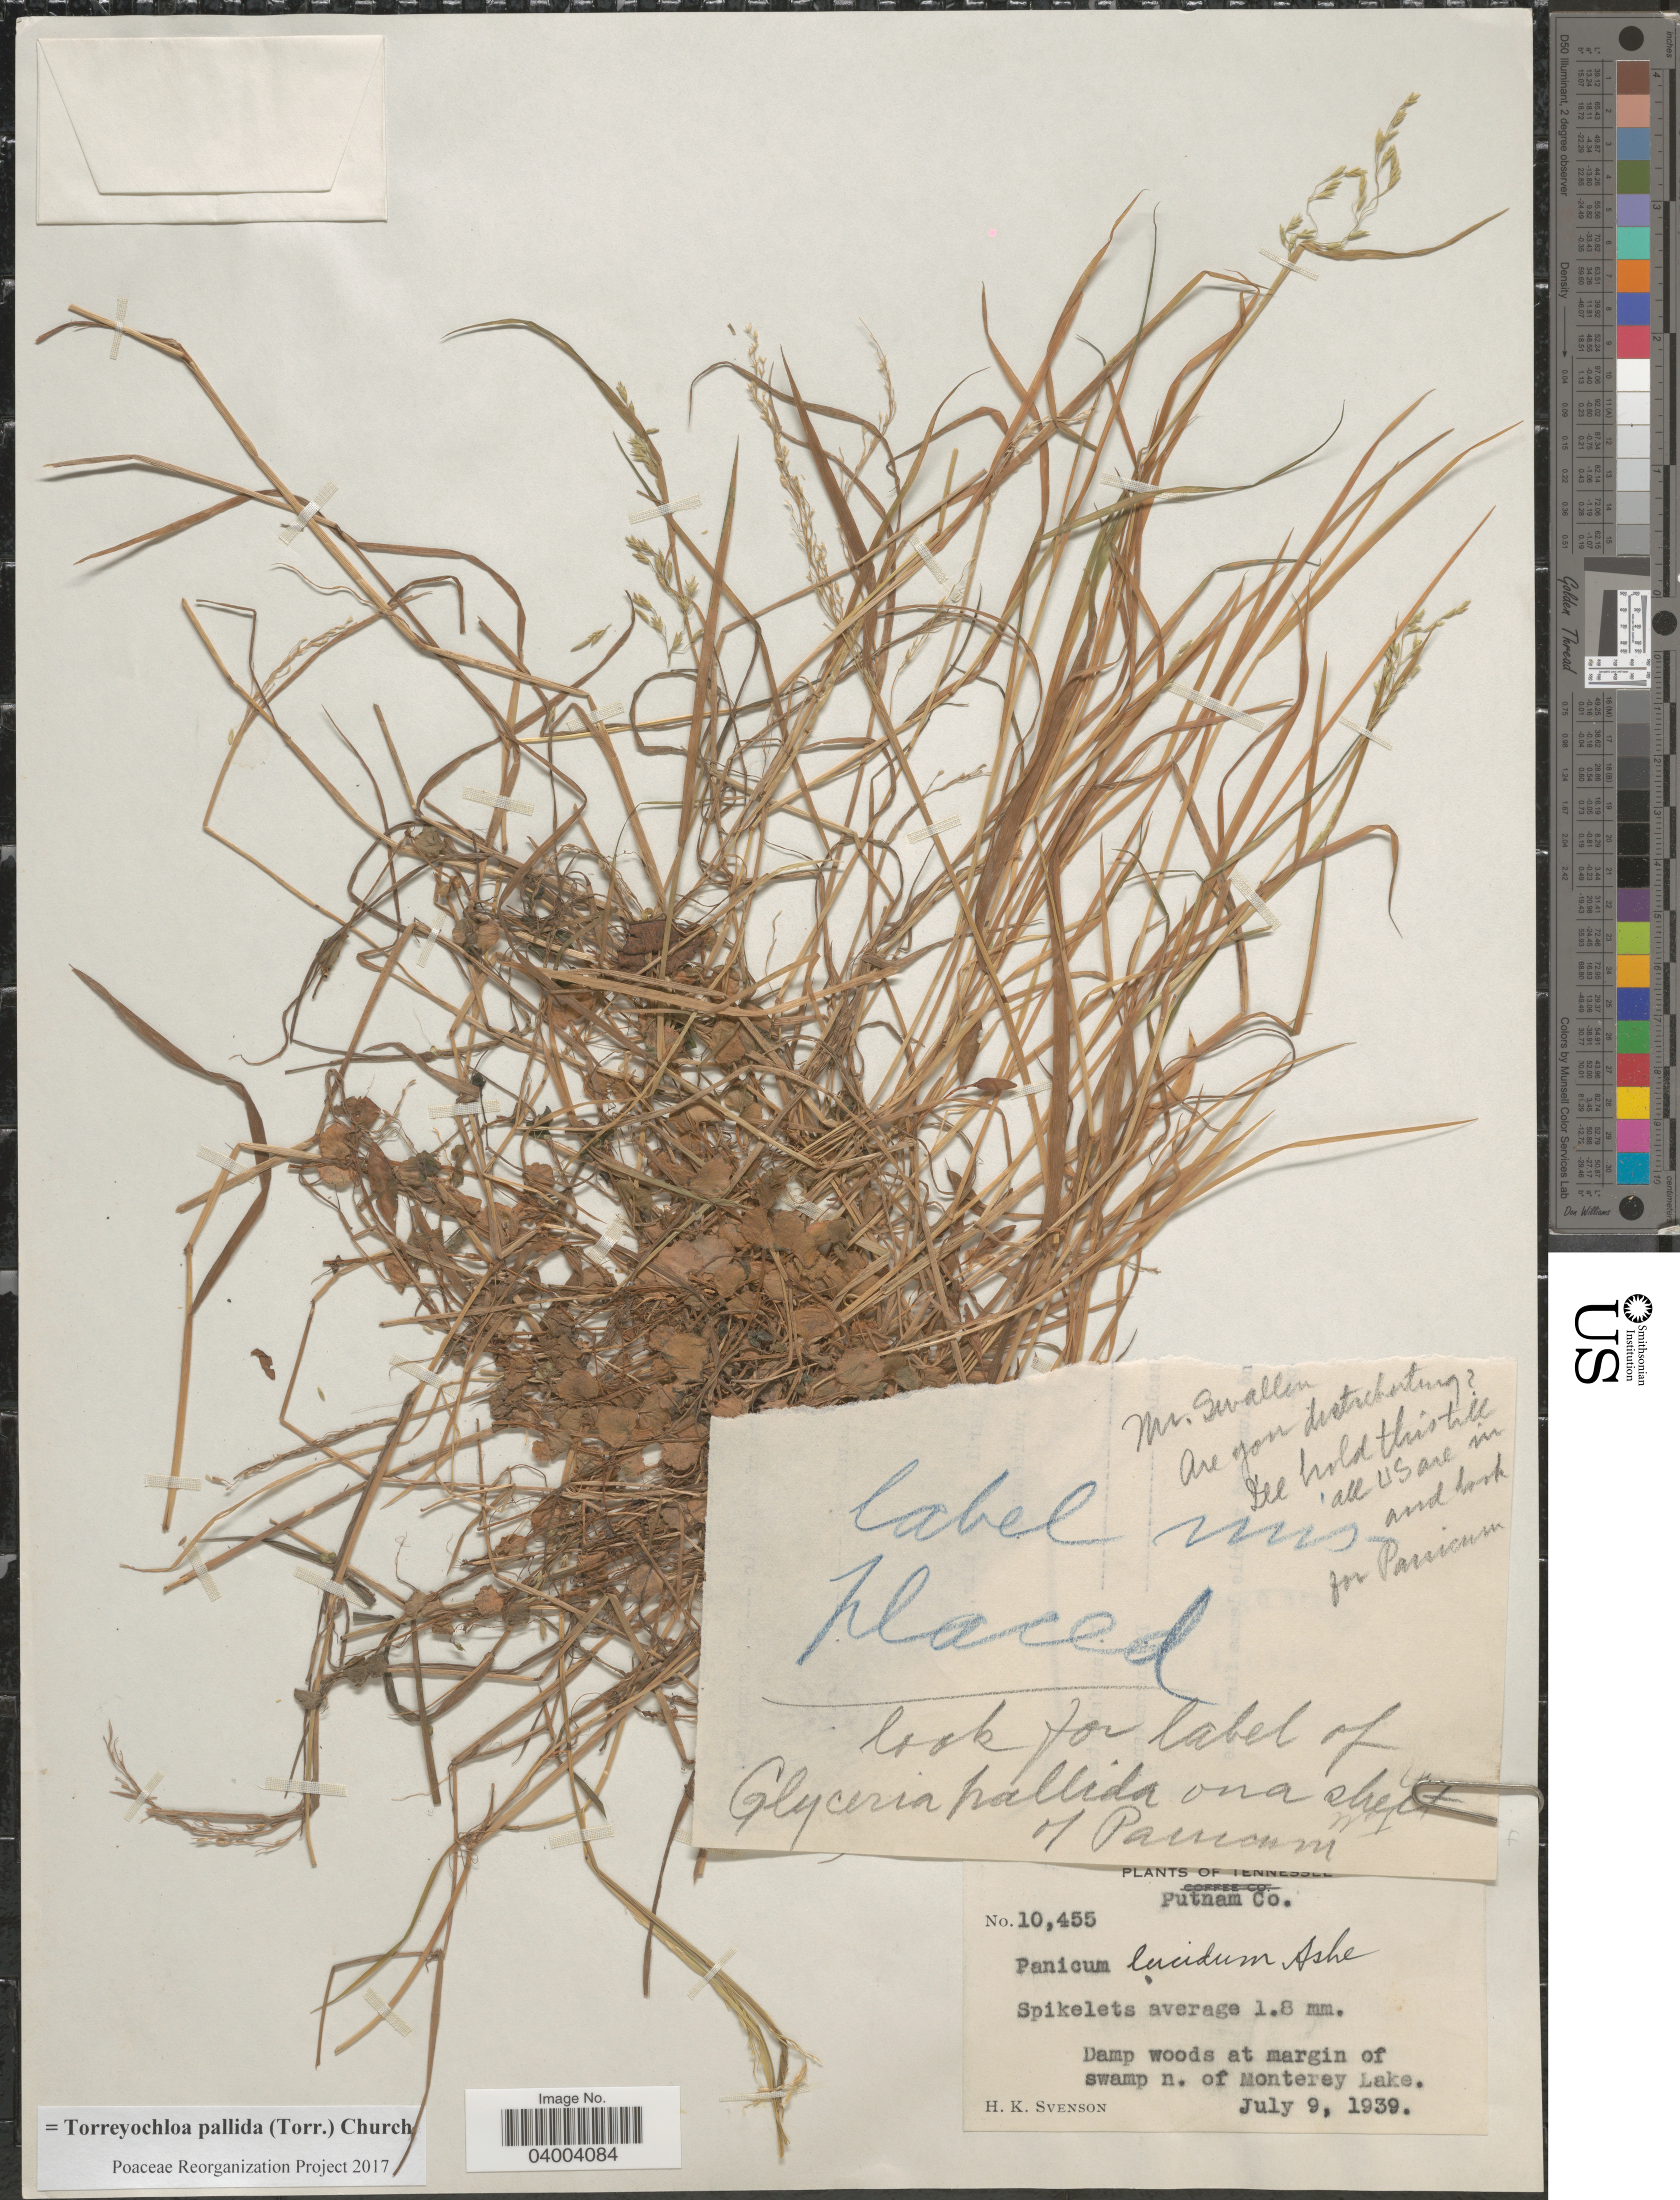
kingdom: Plantae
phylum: Tracheophyta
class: Liliopsida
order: Poales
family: Poaceae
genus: Torreyochloa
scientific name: Torreyochloa pallida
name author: (Torr.) G.L. Church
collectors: H. K. Svenson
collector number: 10455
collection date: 1939-07-09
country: United States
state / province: Tennessee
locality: Putnam Co. Damp woods at margin of swamp n. of Monterey Lake.